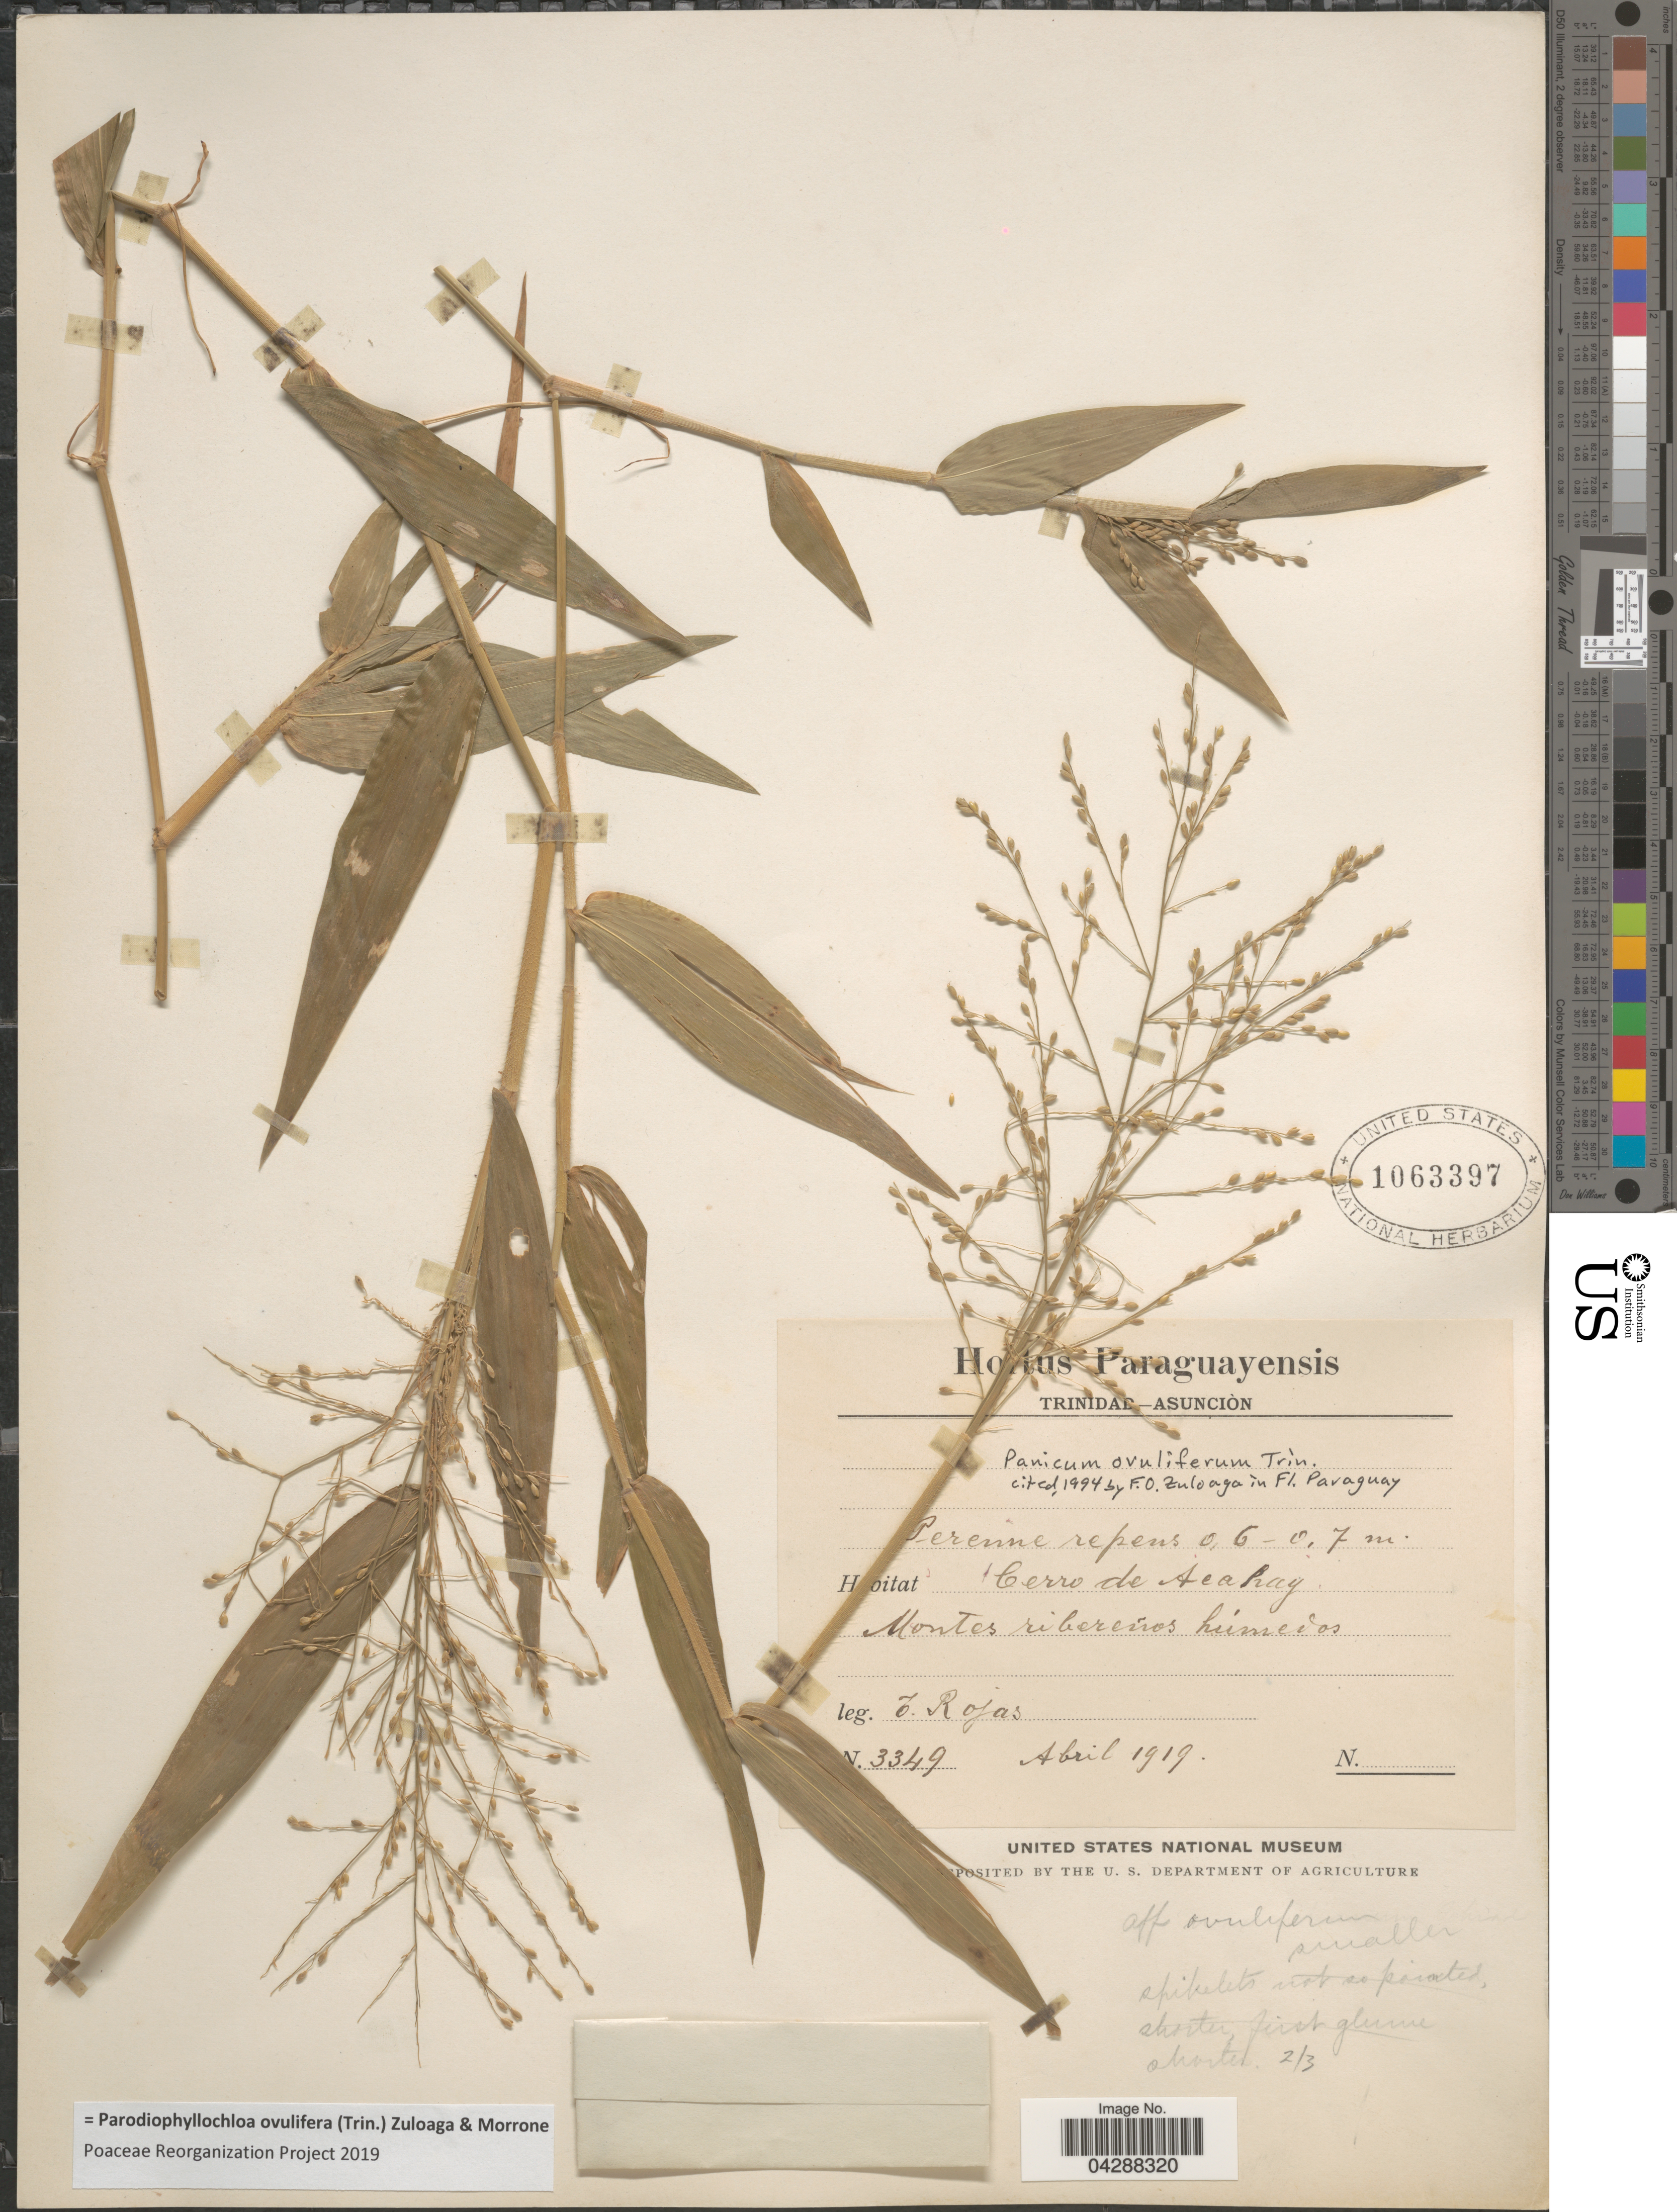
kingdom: Plantae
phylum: Tracheophyta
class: Liliopsida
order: Poales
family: Poaceae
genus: Parodiophyllochloa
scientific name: Parodiophyllochloa ovulifera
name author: (Trin.) Zuloaga & Morrone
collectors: T. Rojas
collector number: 3349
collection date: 1919-04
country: Paraguay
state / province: Asuncion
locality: Cerro de Acahay. Montes ribereños húmedos.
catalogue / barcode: US 1063397